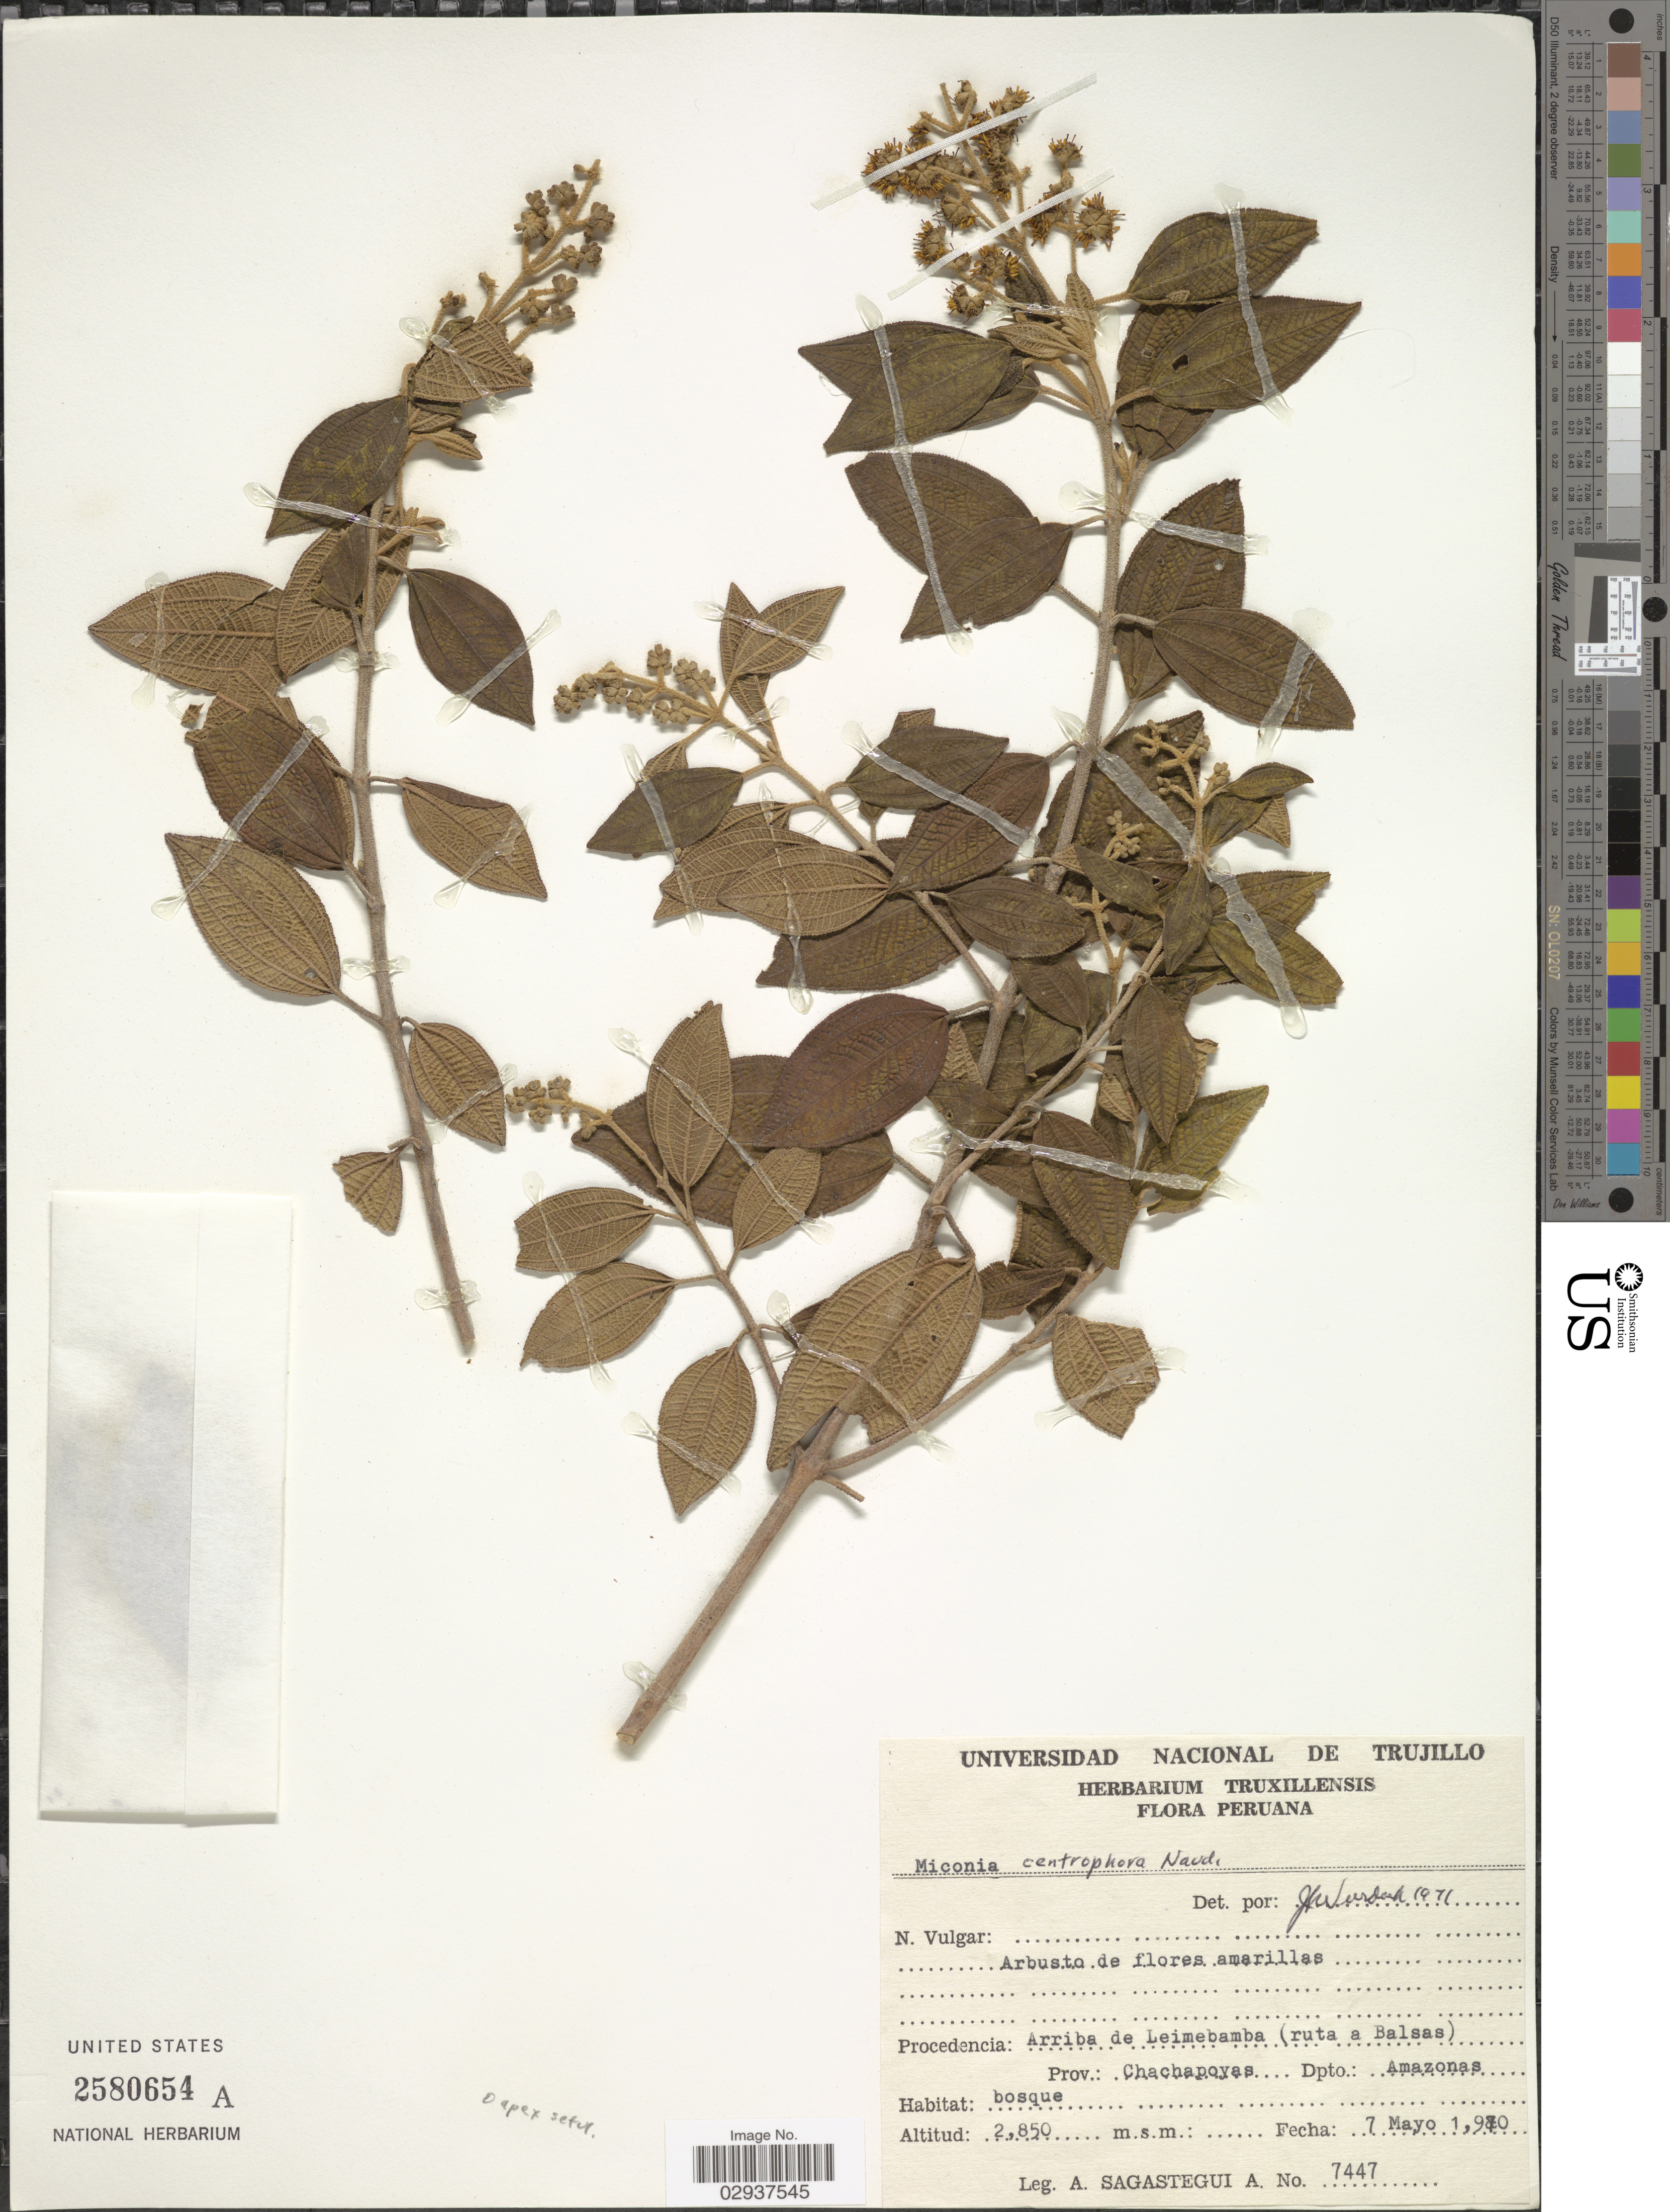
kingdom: Plantae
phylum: Tracheophyta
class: Magnoliopsida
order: Myrtales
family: Melastomataceae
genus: Miconia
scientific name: Miconia centrophora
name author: Naudin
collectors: A. Sagástegui A.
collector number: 7447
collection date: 1970-05-07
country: Peru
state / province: Amazonas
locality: Arriba de Leimebamba (ruta a Balsas), Prov. Chachapoyas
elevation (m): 2850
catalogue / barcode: US 2580654A